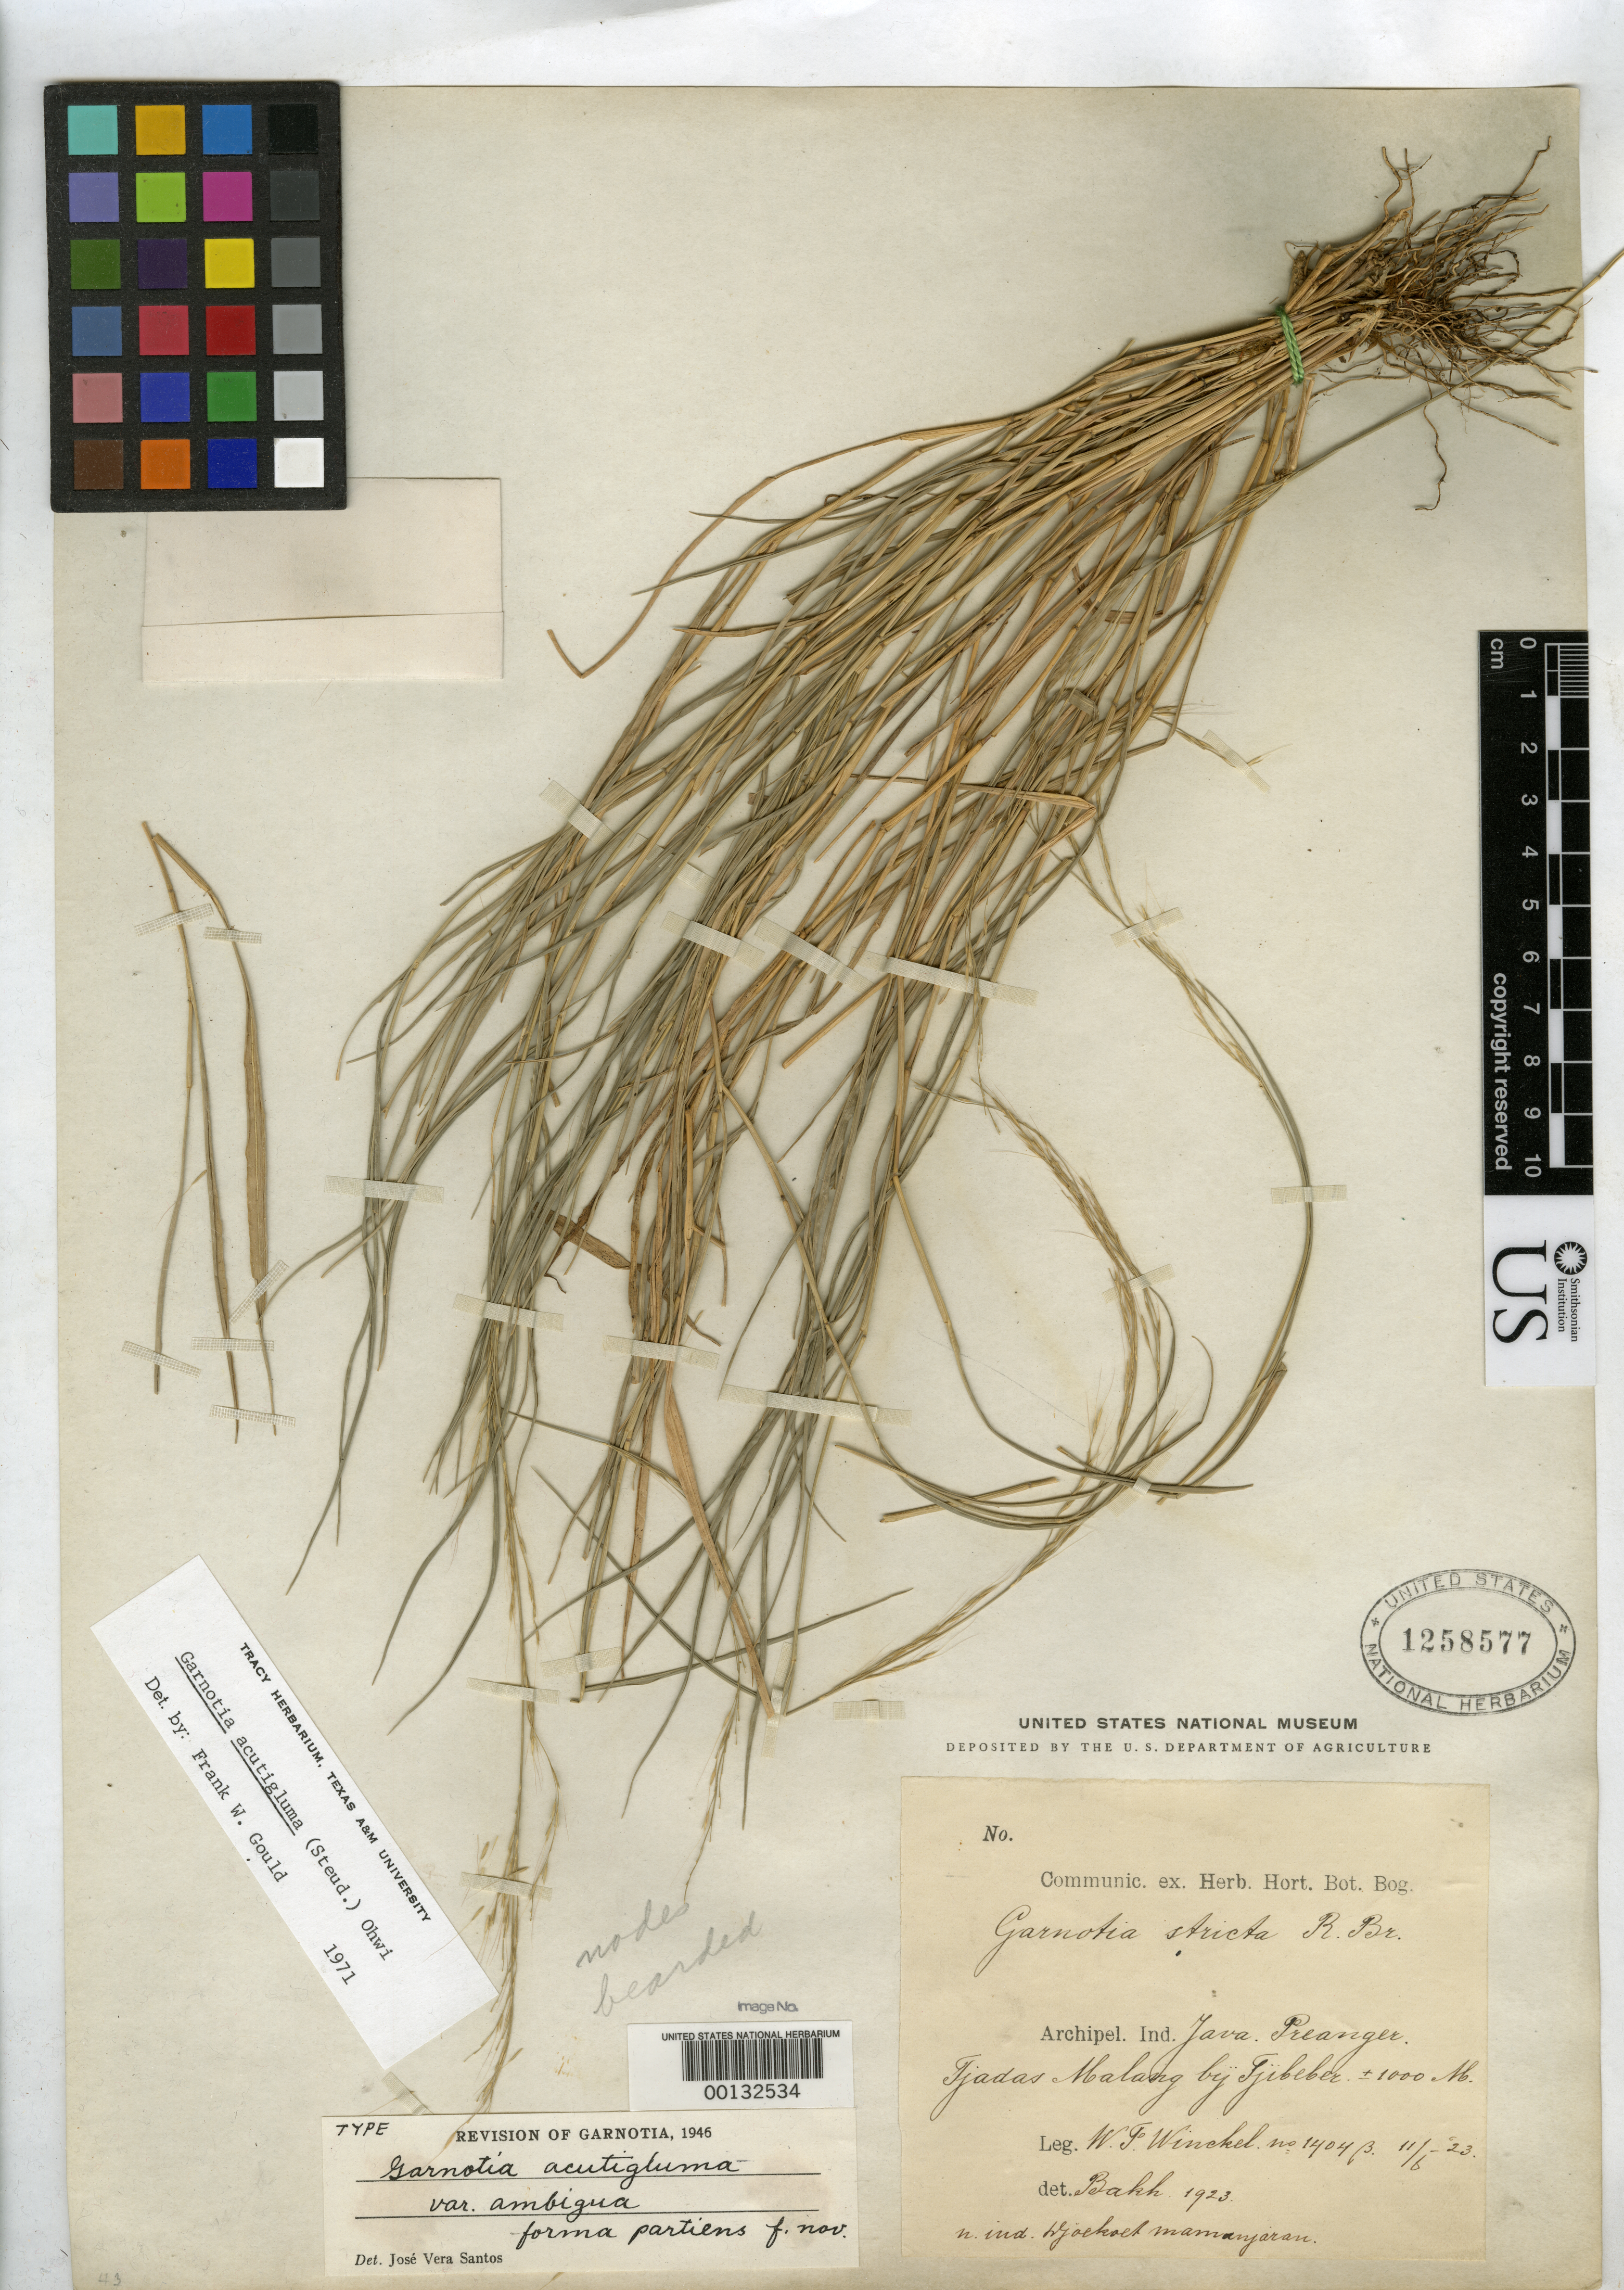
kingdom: Plantae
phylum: Tracheophyta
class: Liliopsida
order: Poales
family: Poaceae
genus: Garnotia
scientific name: Garnotia acutigluma f. patiens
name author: Santos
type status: Holotype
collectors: W. Winckel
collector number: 14043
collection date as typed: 11 Jun 1923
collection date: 1923-06-11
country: Indonesia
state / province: Java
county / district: Jawa Barat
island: Java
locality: Preanger, Tjadas malang near Tjibeber.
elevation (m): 1000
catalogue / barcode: US 1258577